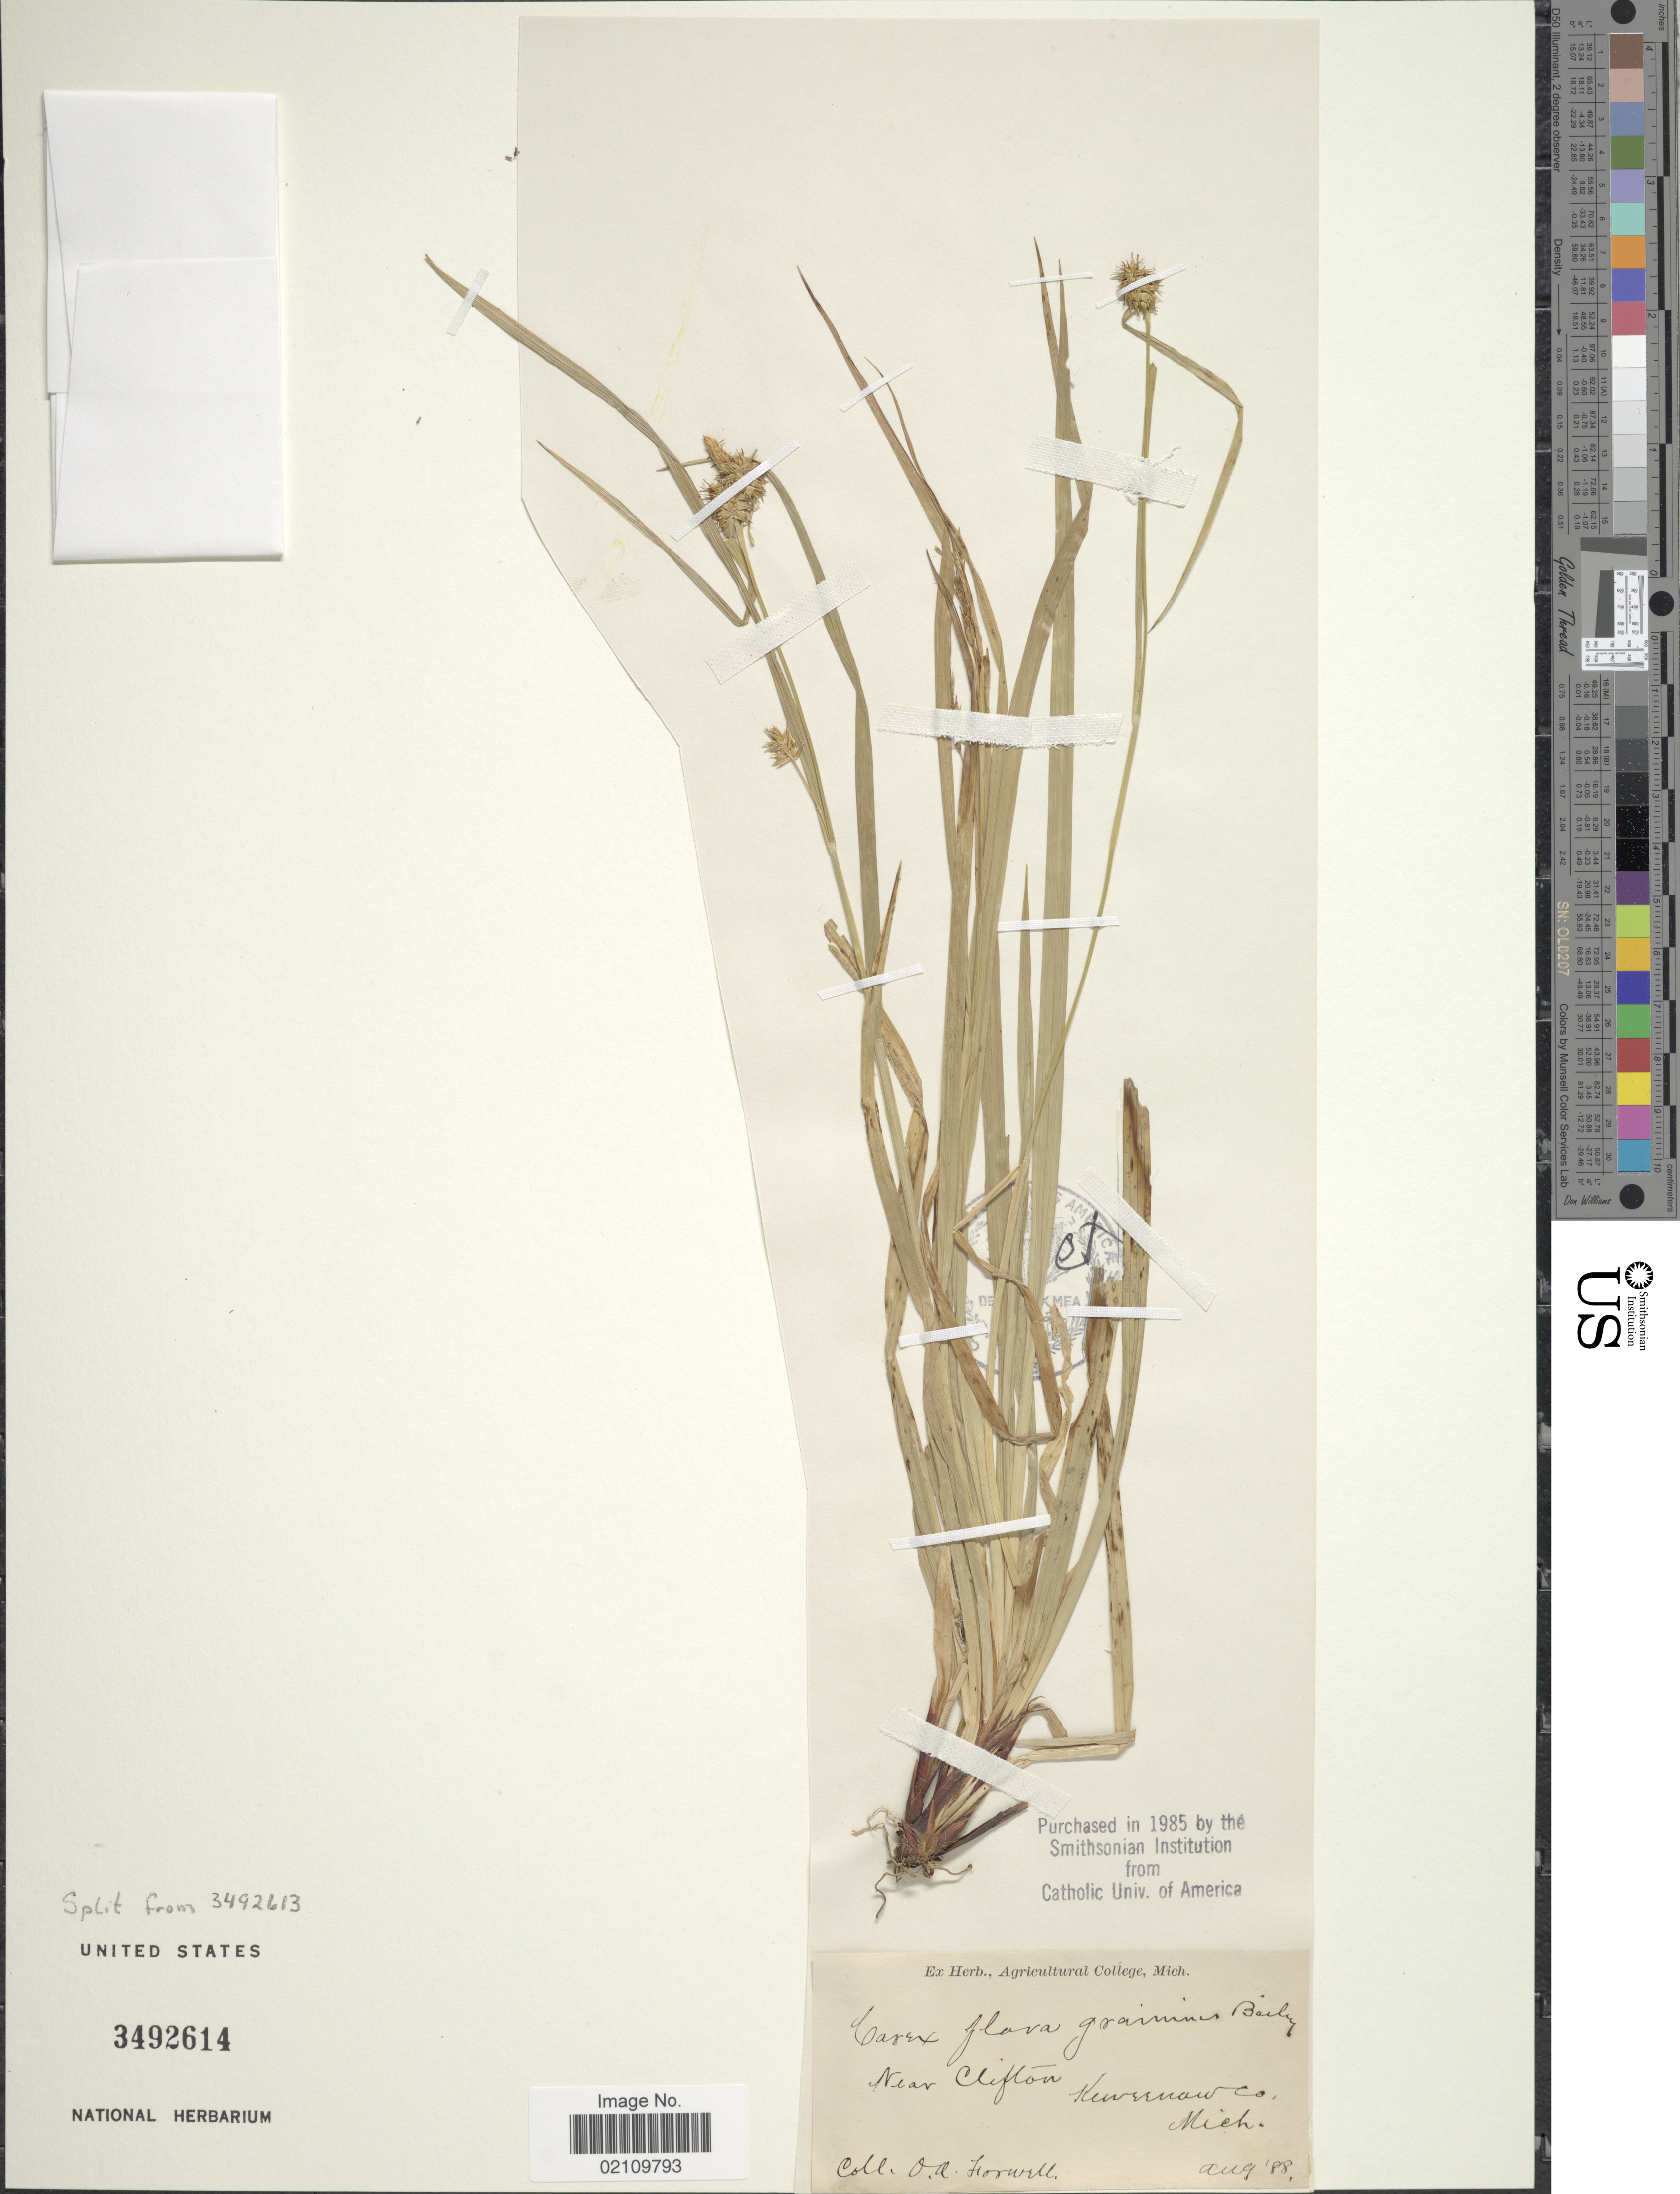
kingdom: Plantae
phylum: Tracheophyta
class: Liliopsida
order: Poales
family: Cyperaceae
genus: Carex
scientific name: Carex flava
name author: L.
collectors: O. Farwell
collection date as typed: Transcribed d/m/y: /8/88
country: United States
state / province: Michigan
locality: Near Clifton, Keweenaw Co.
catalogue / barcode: US 3492614